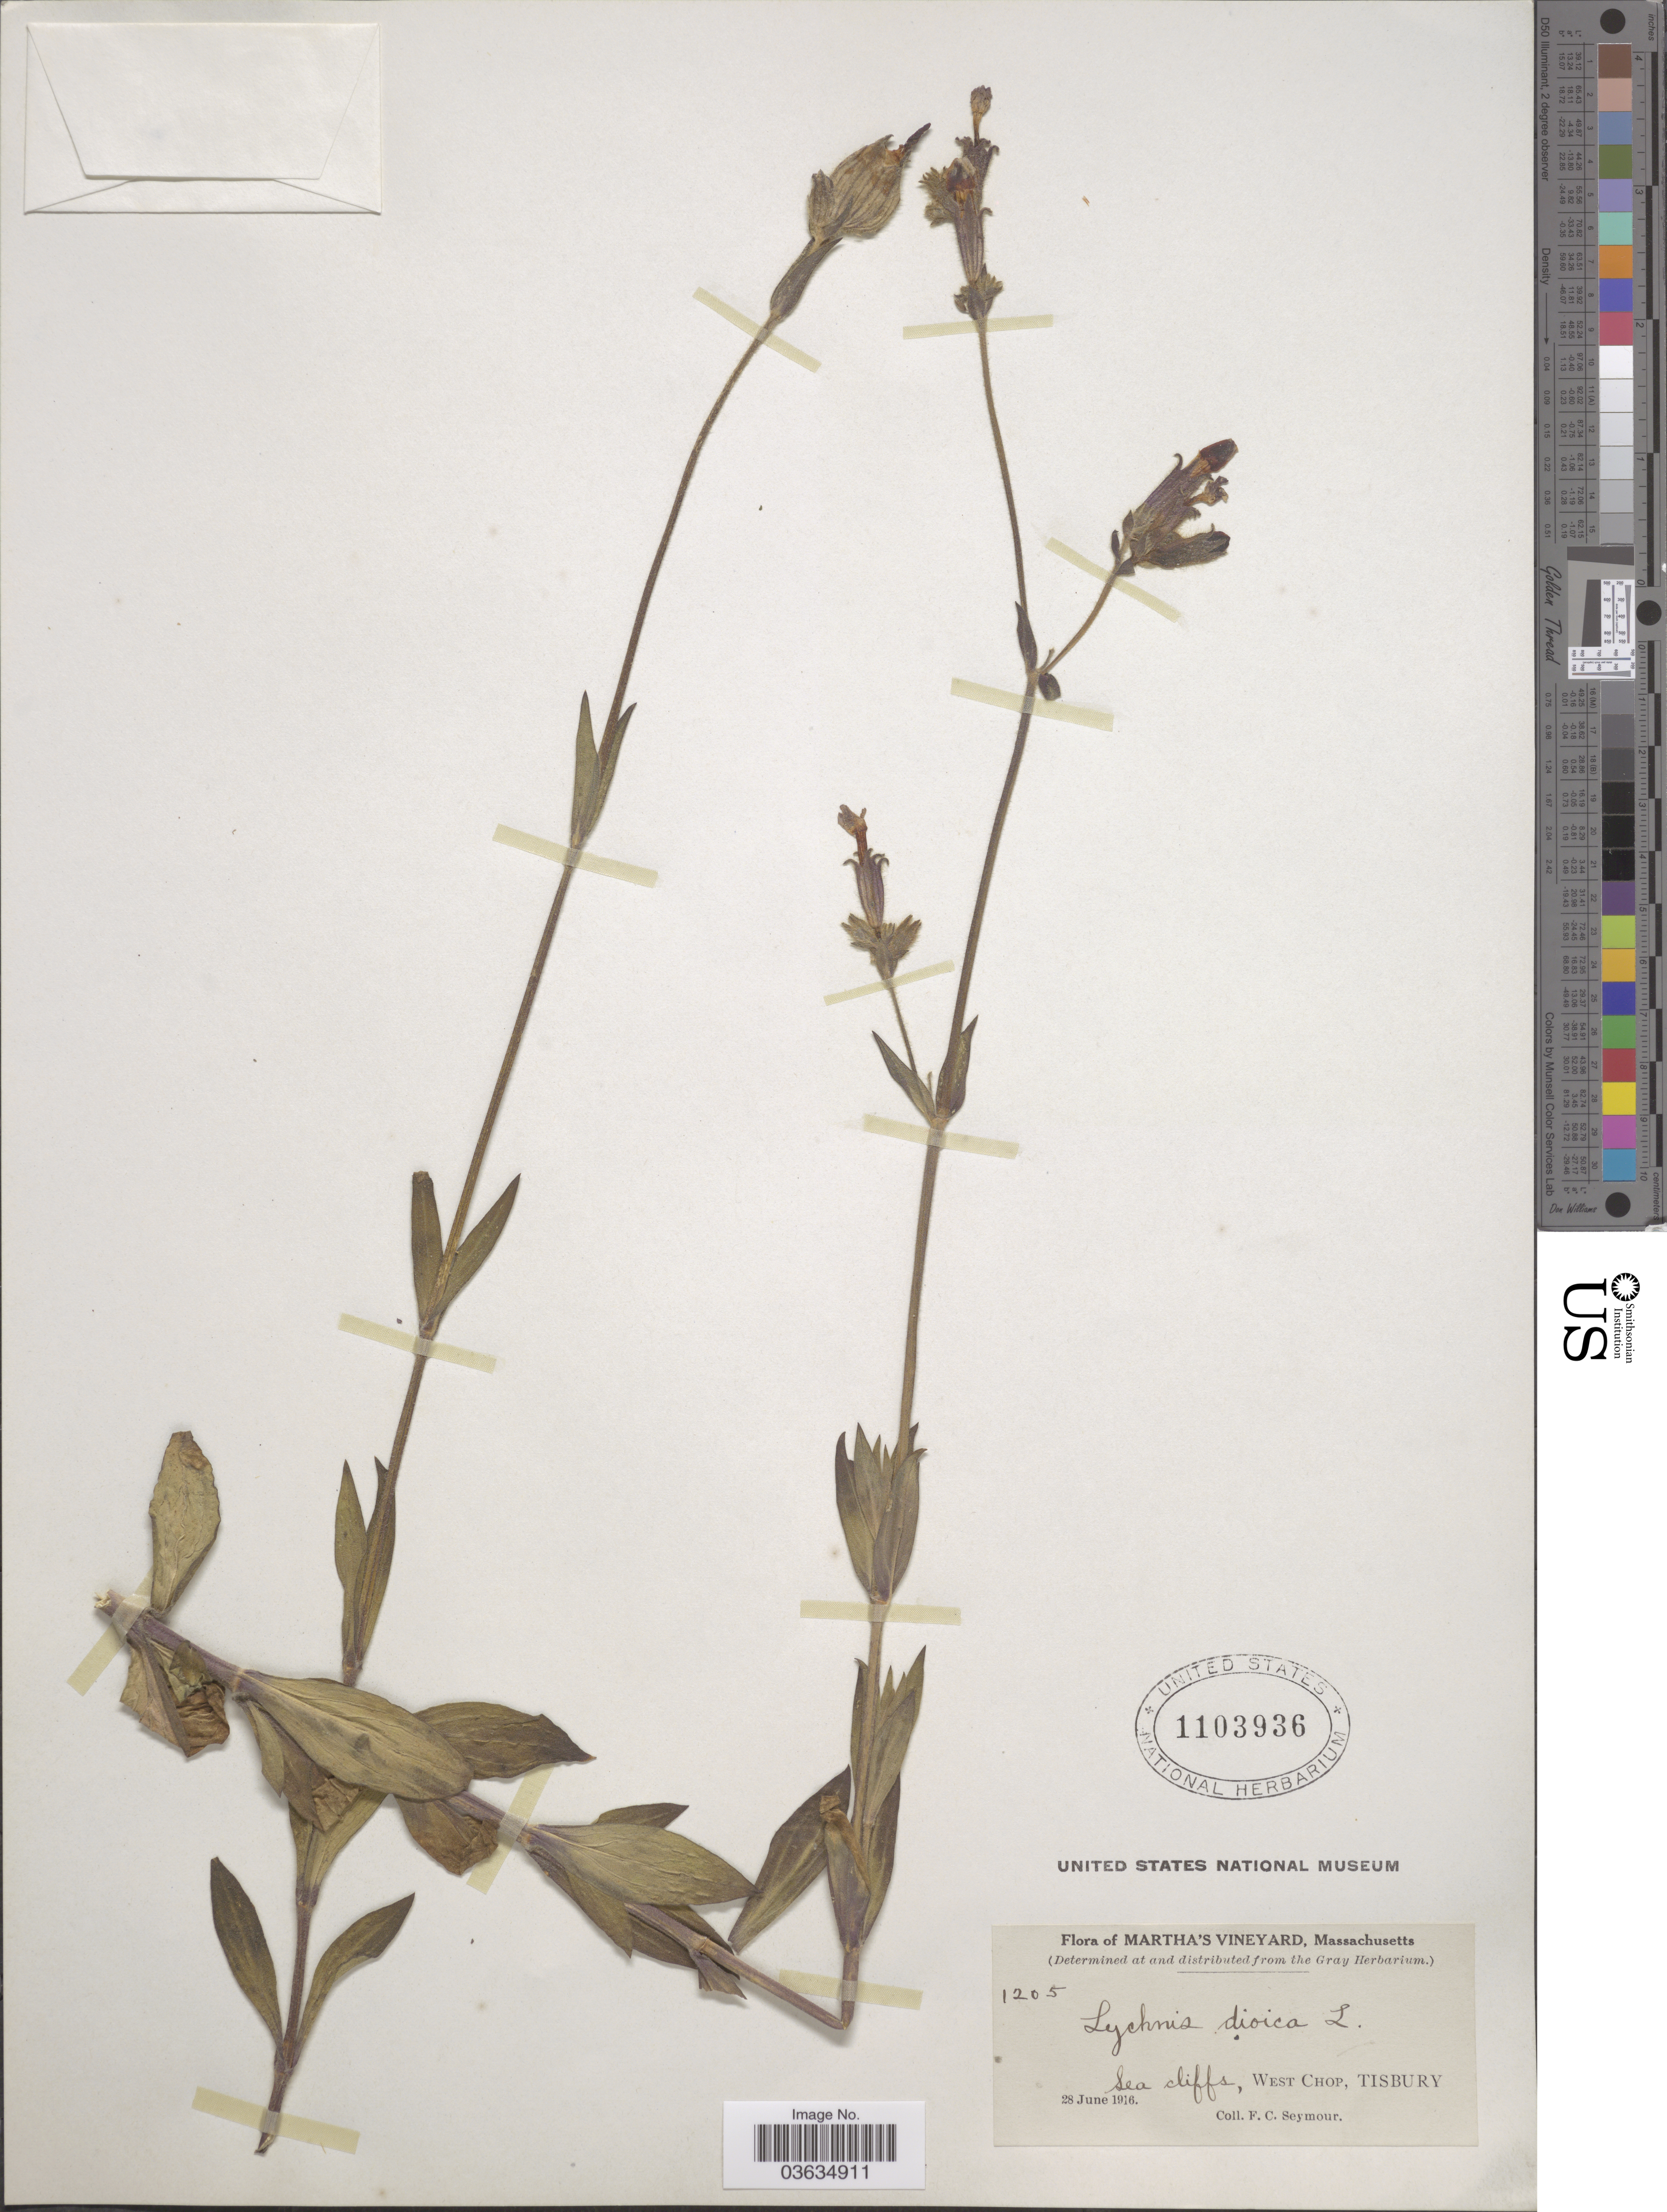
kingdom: Plantae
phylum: Tracheophyta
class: Magnoliopsida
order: Caryophyllales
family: Caryophyllaceae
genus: Silene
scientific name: Silene latifolia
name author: Poir.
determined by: Strong, Mark T., (BOT), Smithsonian Institution - National Museum of Natural History (UNITED STATES)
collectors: F. C. Seymour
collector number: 1205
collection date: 1916-06-28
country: United States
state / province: Massachusetts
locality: Martha's Vineyard. West Chop, Tisbury.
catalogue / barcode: US 1103936